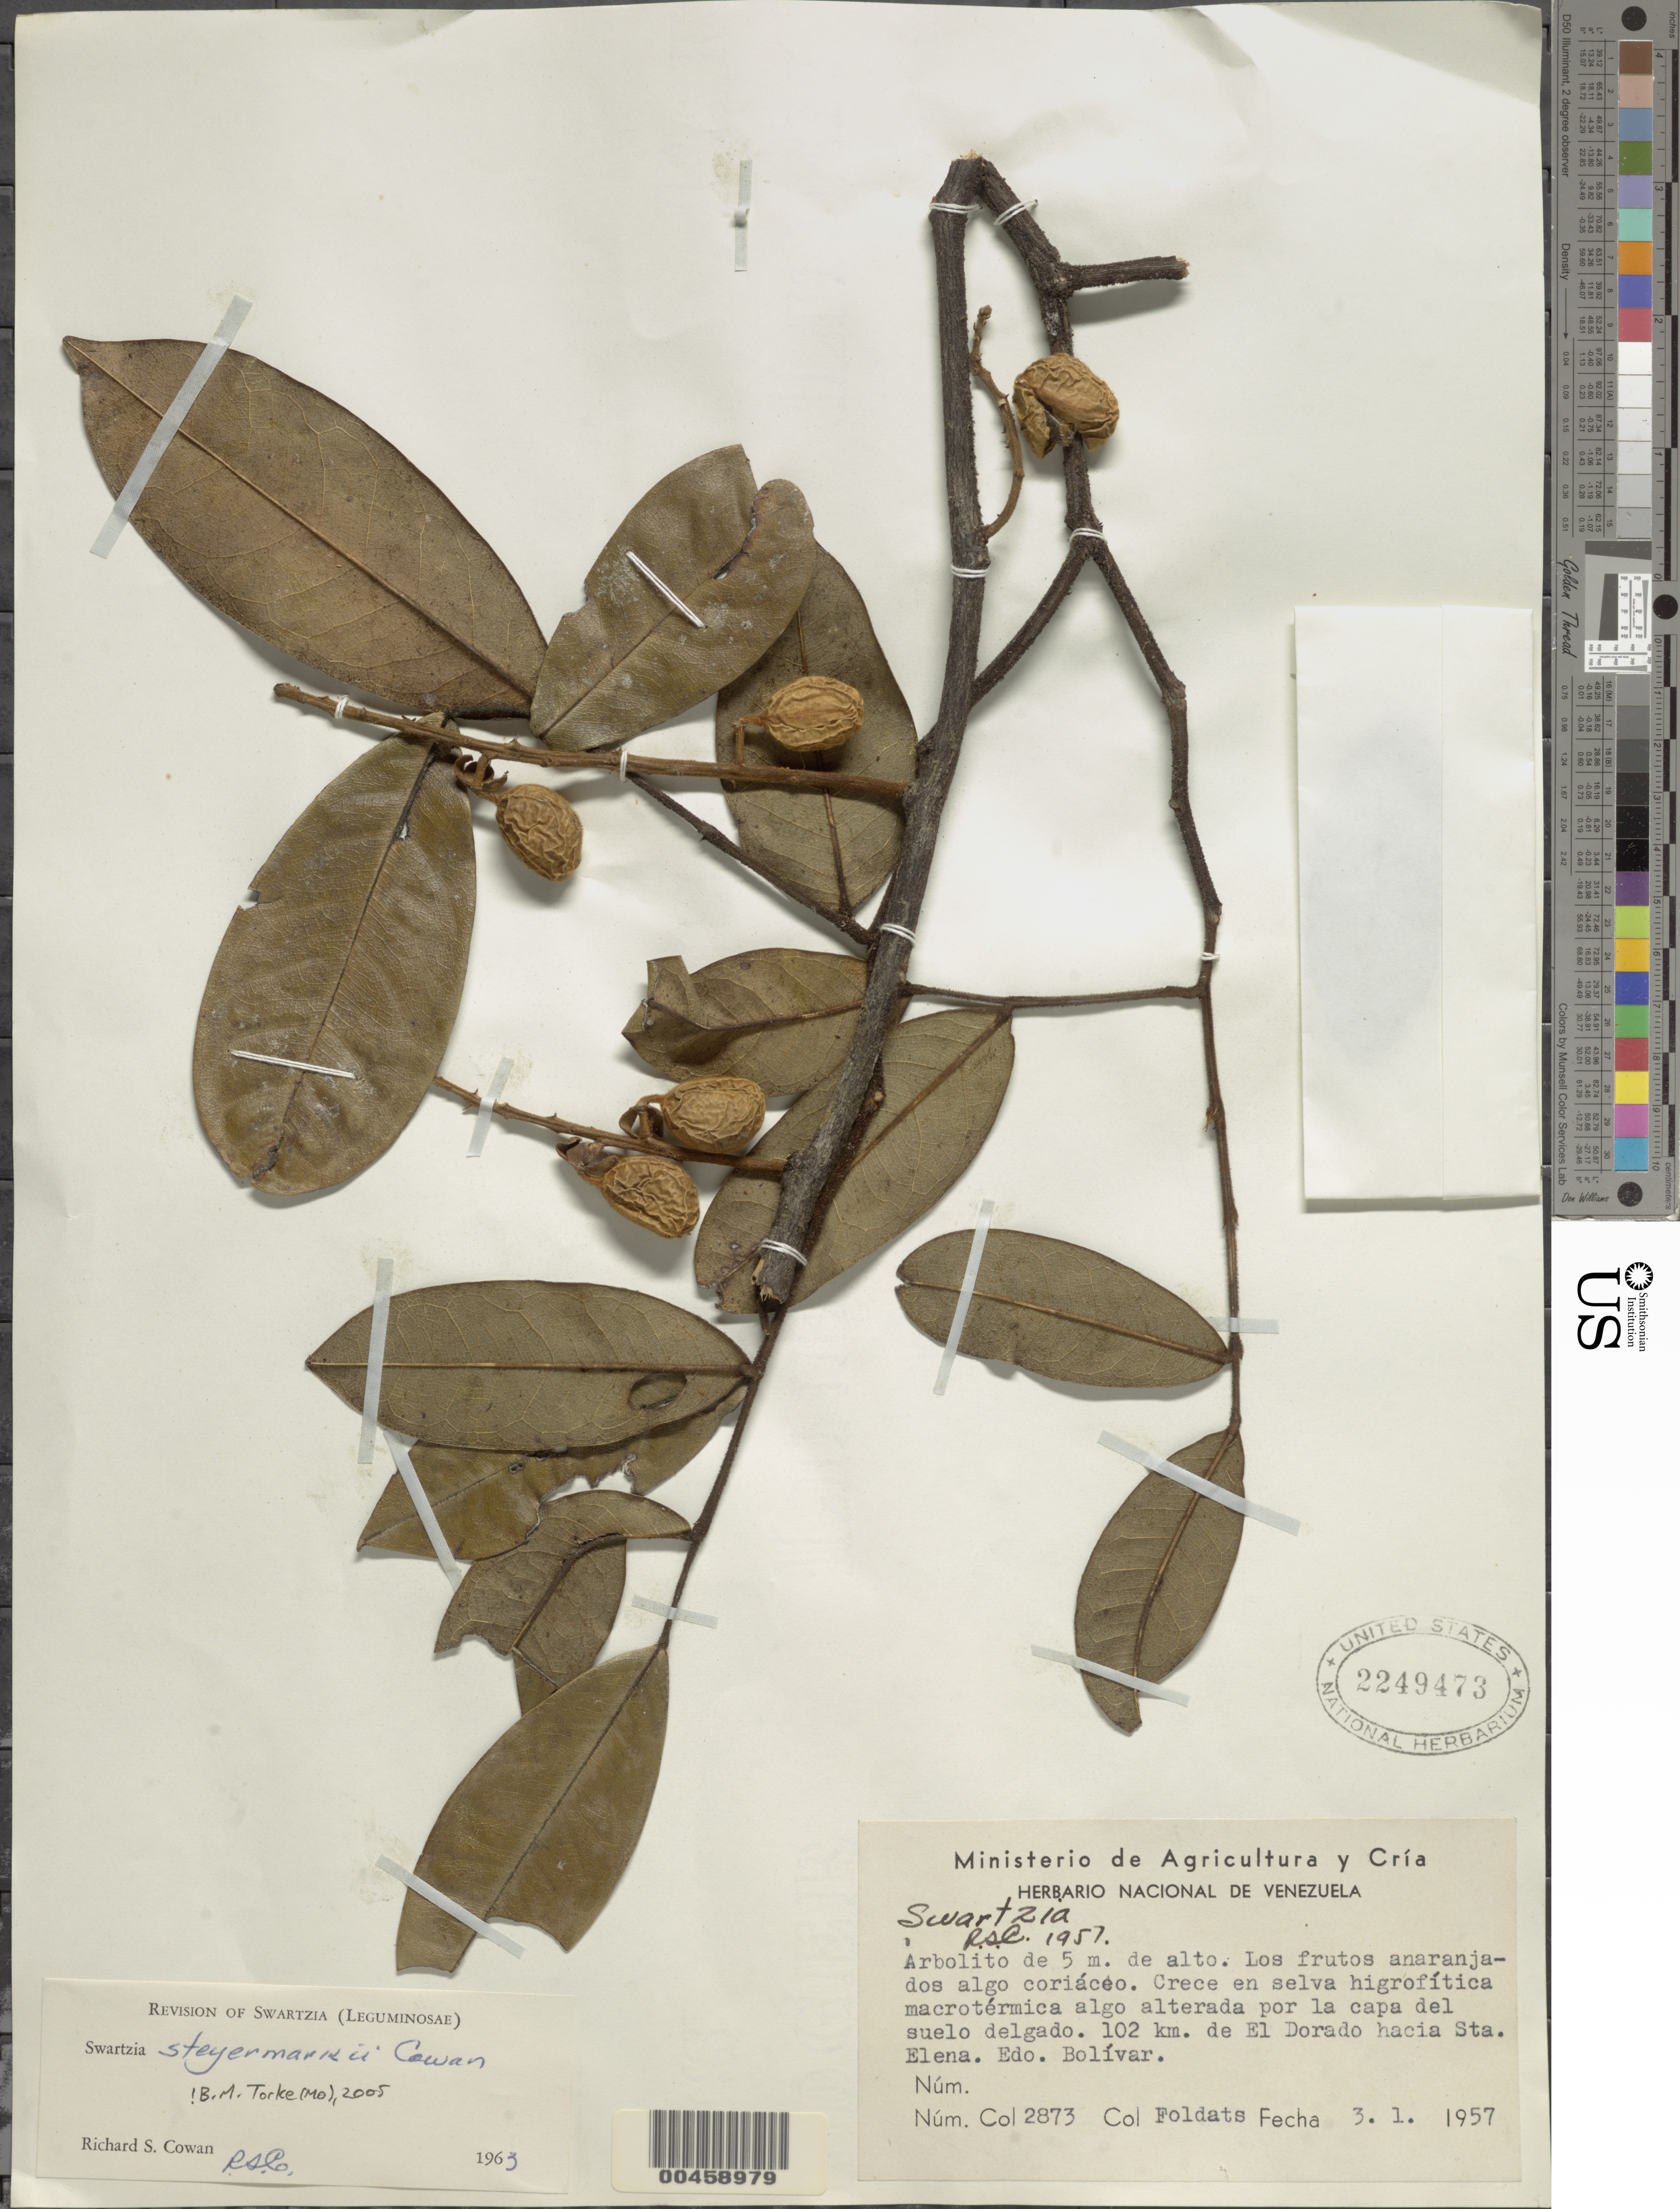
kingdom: Plantae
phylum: Tracheophyta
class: Magnoliopsida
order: Fabales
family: Fabaceae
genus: Swartzia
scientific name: Swartzia steyermarkii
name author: R.S. Cowan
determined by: Cowan, R. S.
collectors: E. Foldats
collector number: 2873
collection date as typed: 03 Jan 1957 or 01 Mar 1957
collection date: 1957-01-03 or 1957-03-01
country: Venezuela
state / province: Bolivar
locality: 102 km de el dorado hacia sta. elena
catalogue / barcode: US 2249473